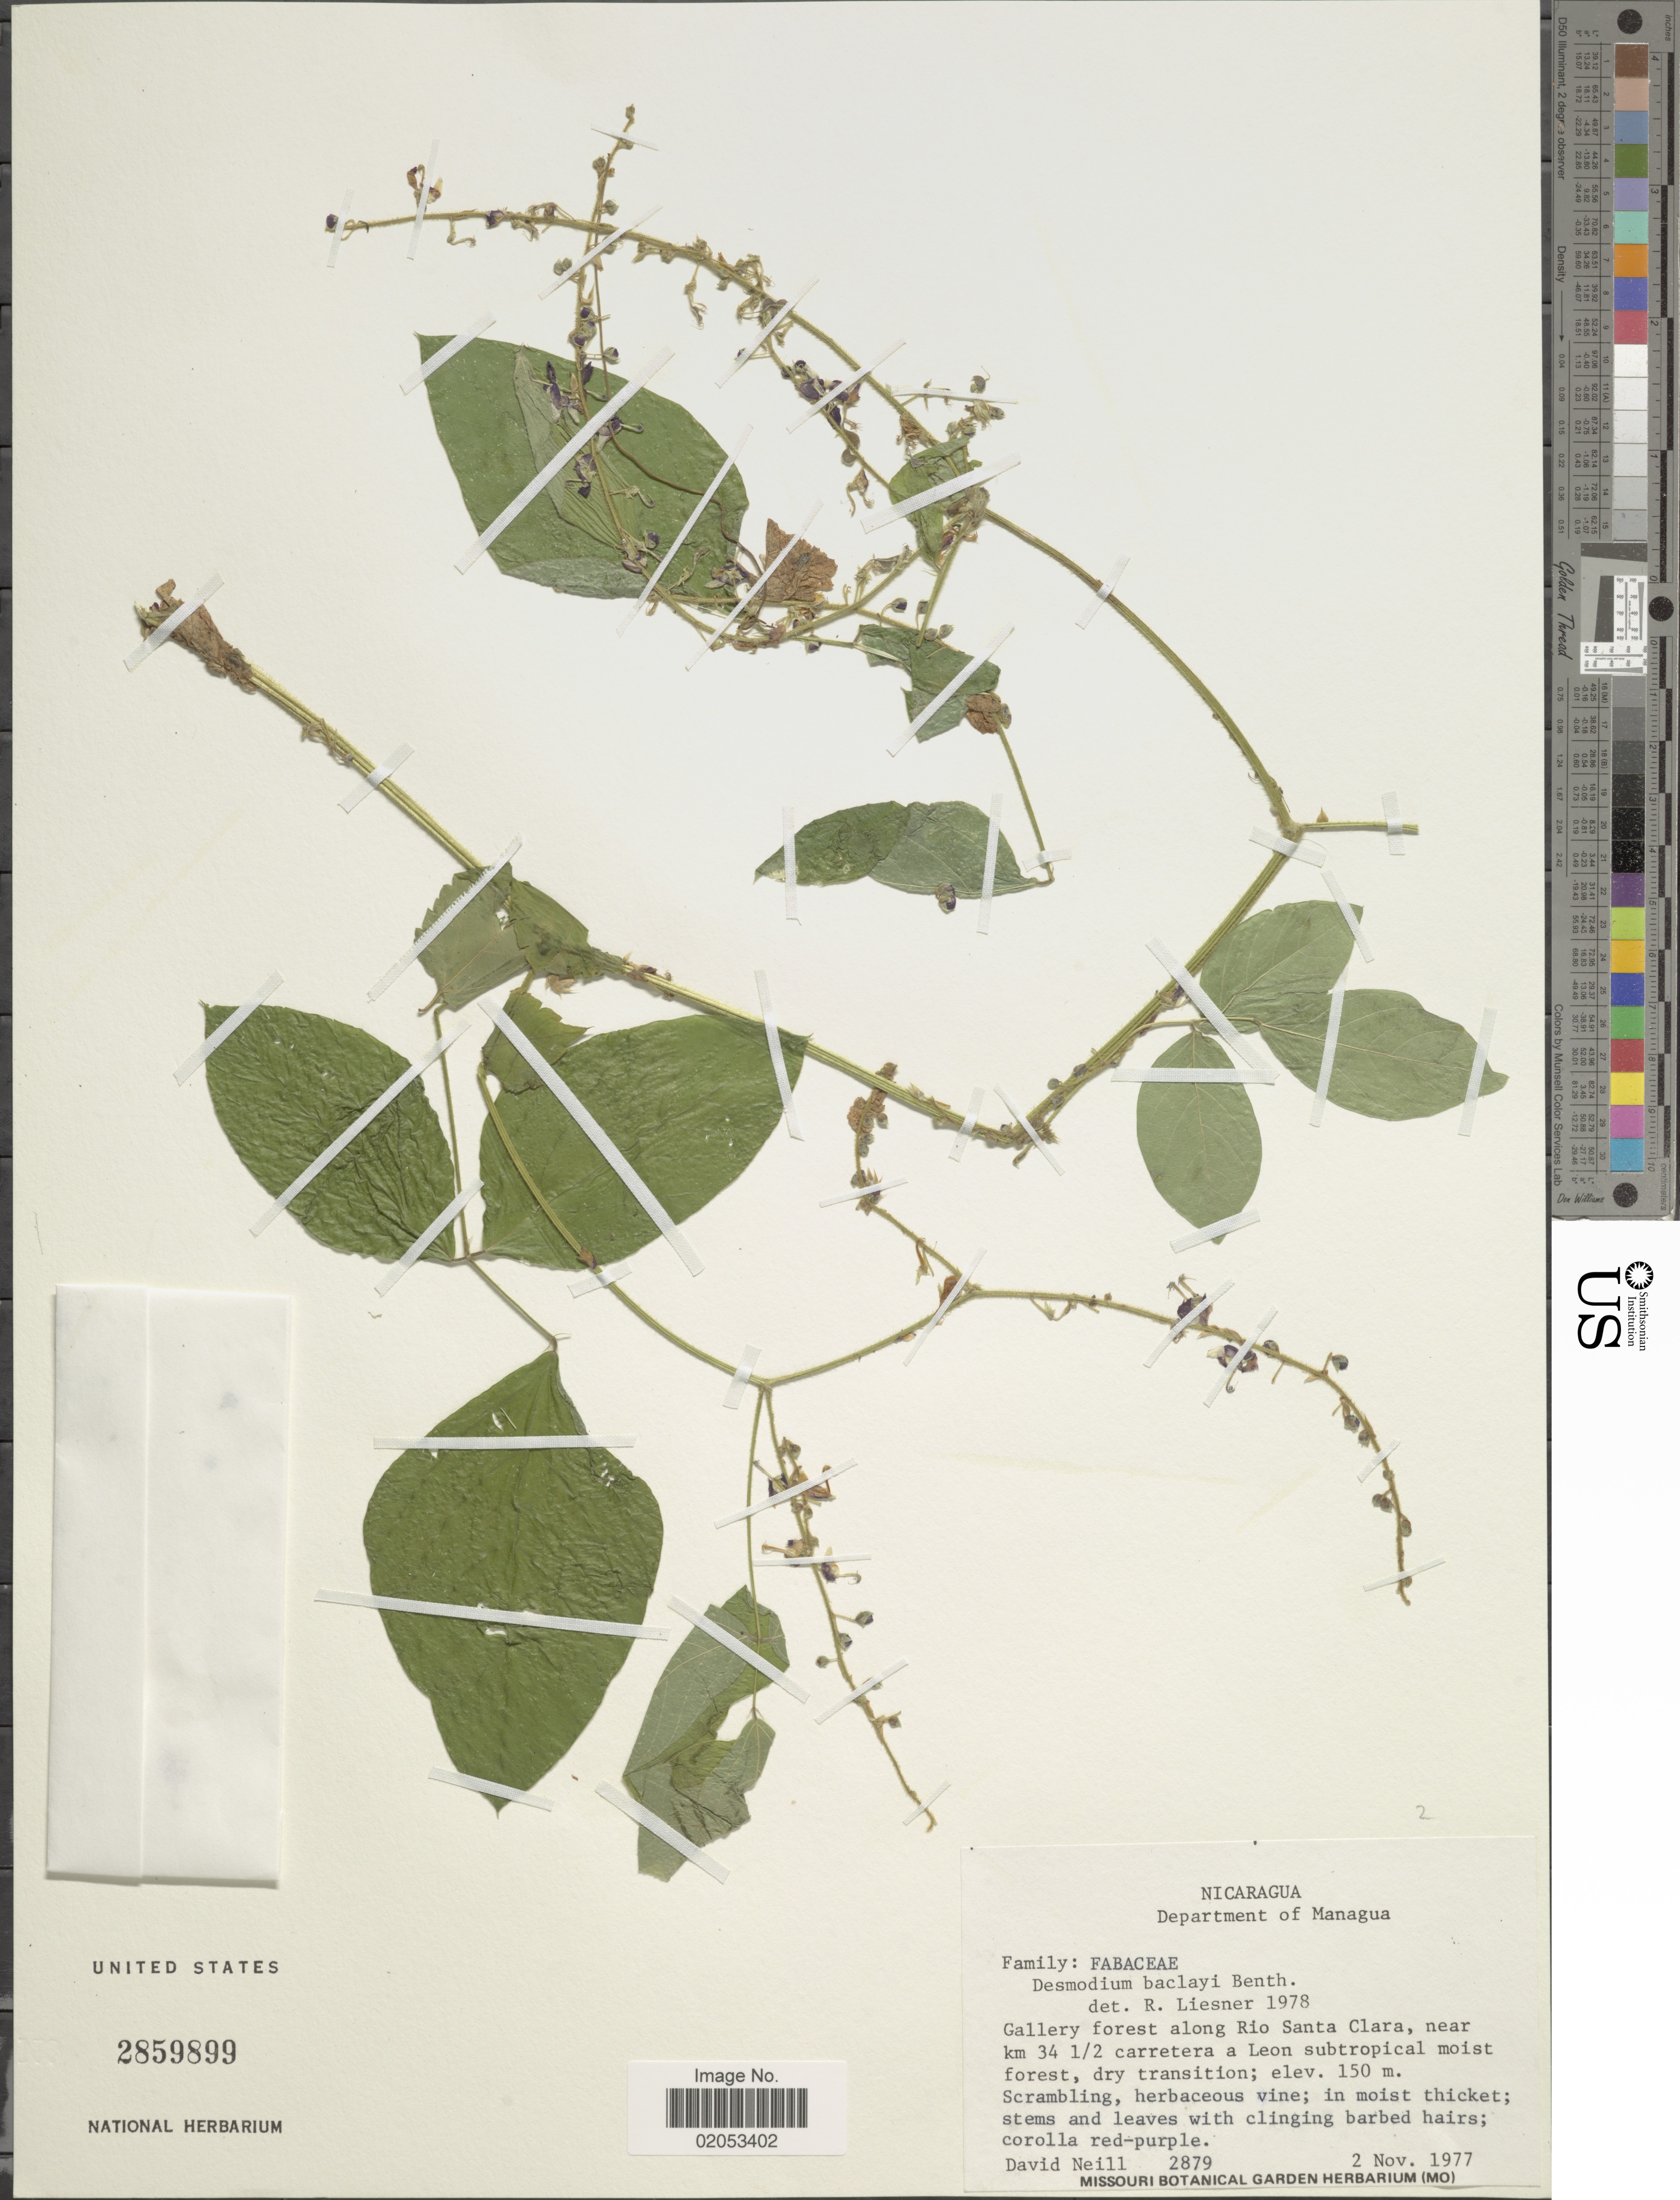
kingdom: Plantae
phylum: Tracheophyta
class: Magnoliopsida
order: Fabales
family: Fabaceae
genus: Desmodium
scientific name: Desmodium barclayi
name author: Benth.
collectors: D. Neill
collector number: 2879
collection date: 1977-11-02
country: Nicaragua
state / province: Managua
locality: Department of Managua, Gallery forest along Rio Santa Clara, near km 34 ½ carretera a Leon subtropical moist forest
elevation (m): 150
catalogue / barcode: US 2859899